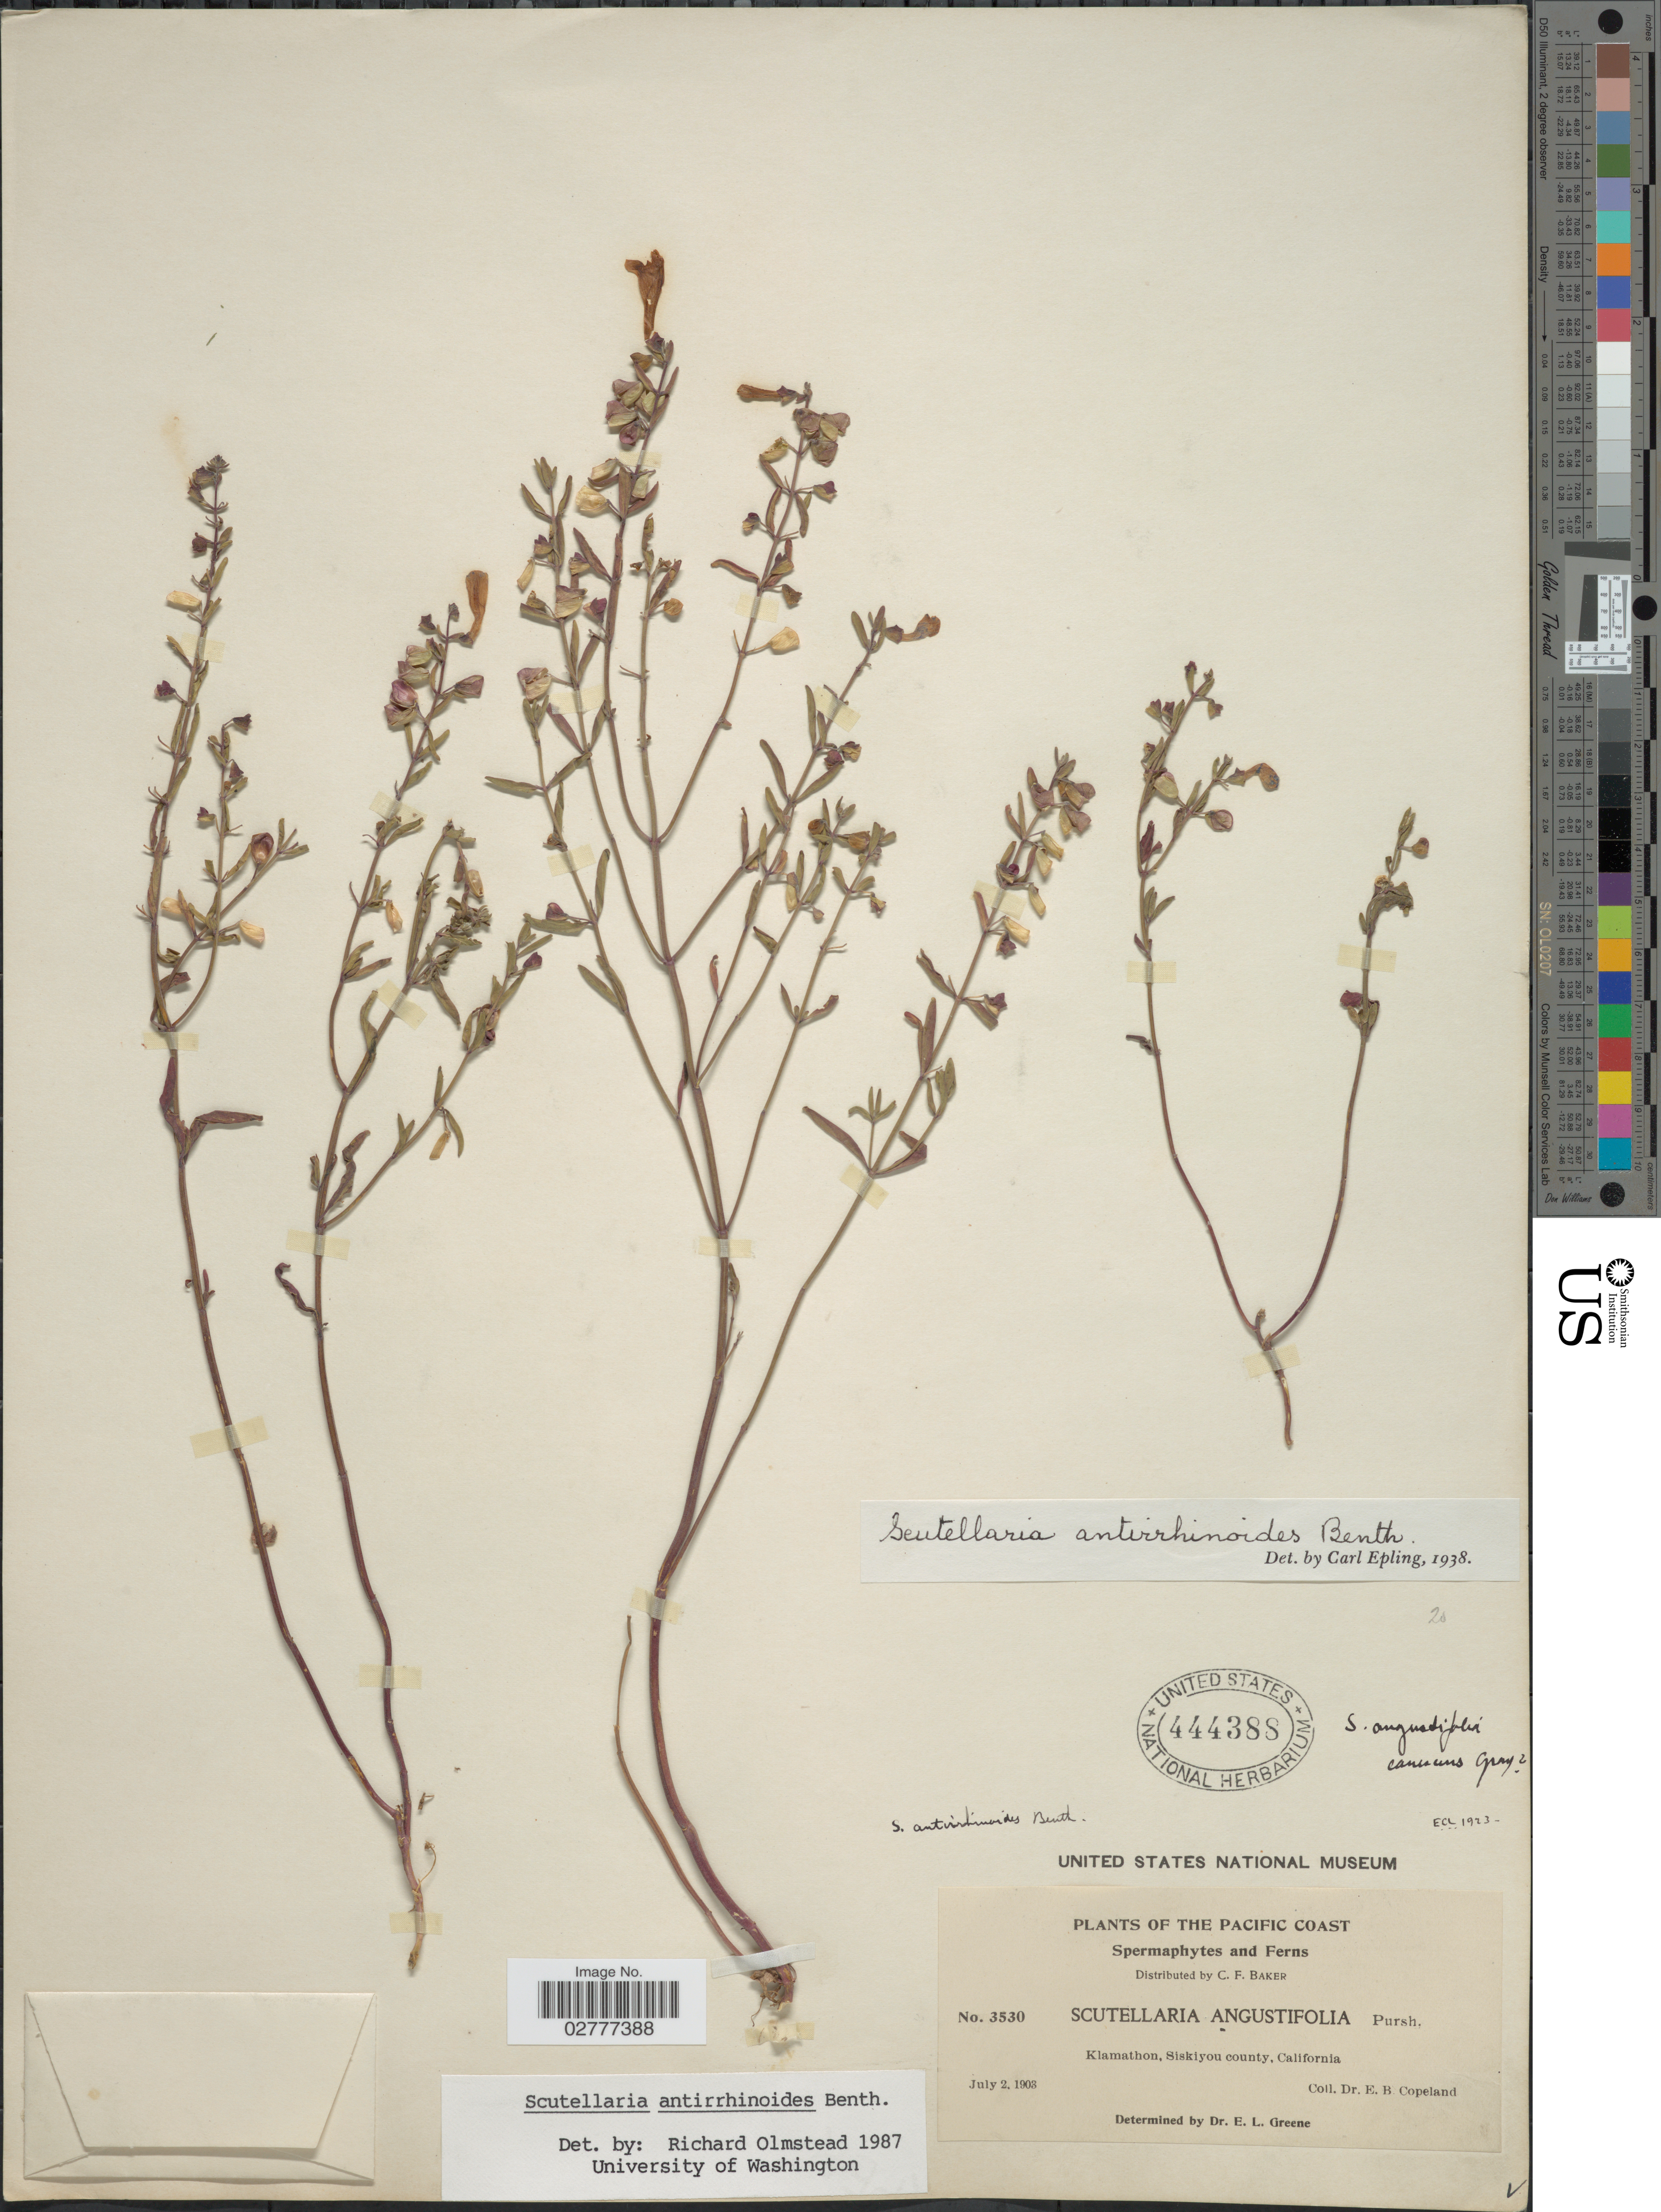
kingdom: Plantae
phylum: Tracheophyta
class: Magnoliopsida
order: Lamiales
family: Lamiaceae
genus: Scutellaria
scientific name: Scutellaria antirrhinoides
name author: Benth.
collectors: E. B. Copeland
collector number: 3530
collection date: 1903-07-02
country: United States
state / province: California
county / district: Siskiyou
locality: The Pacific Coast. Klamathon, Siskiyou county.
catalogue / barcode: US 444388